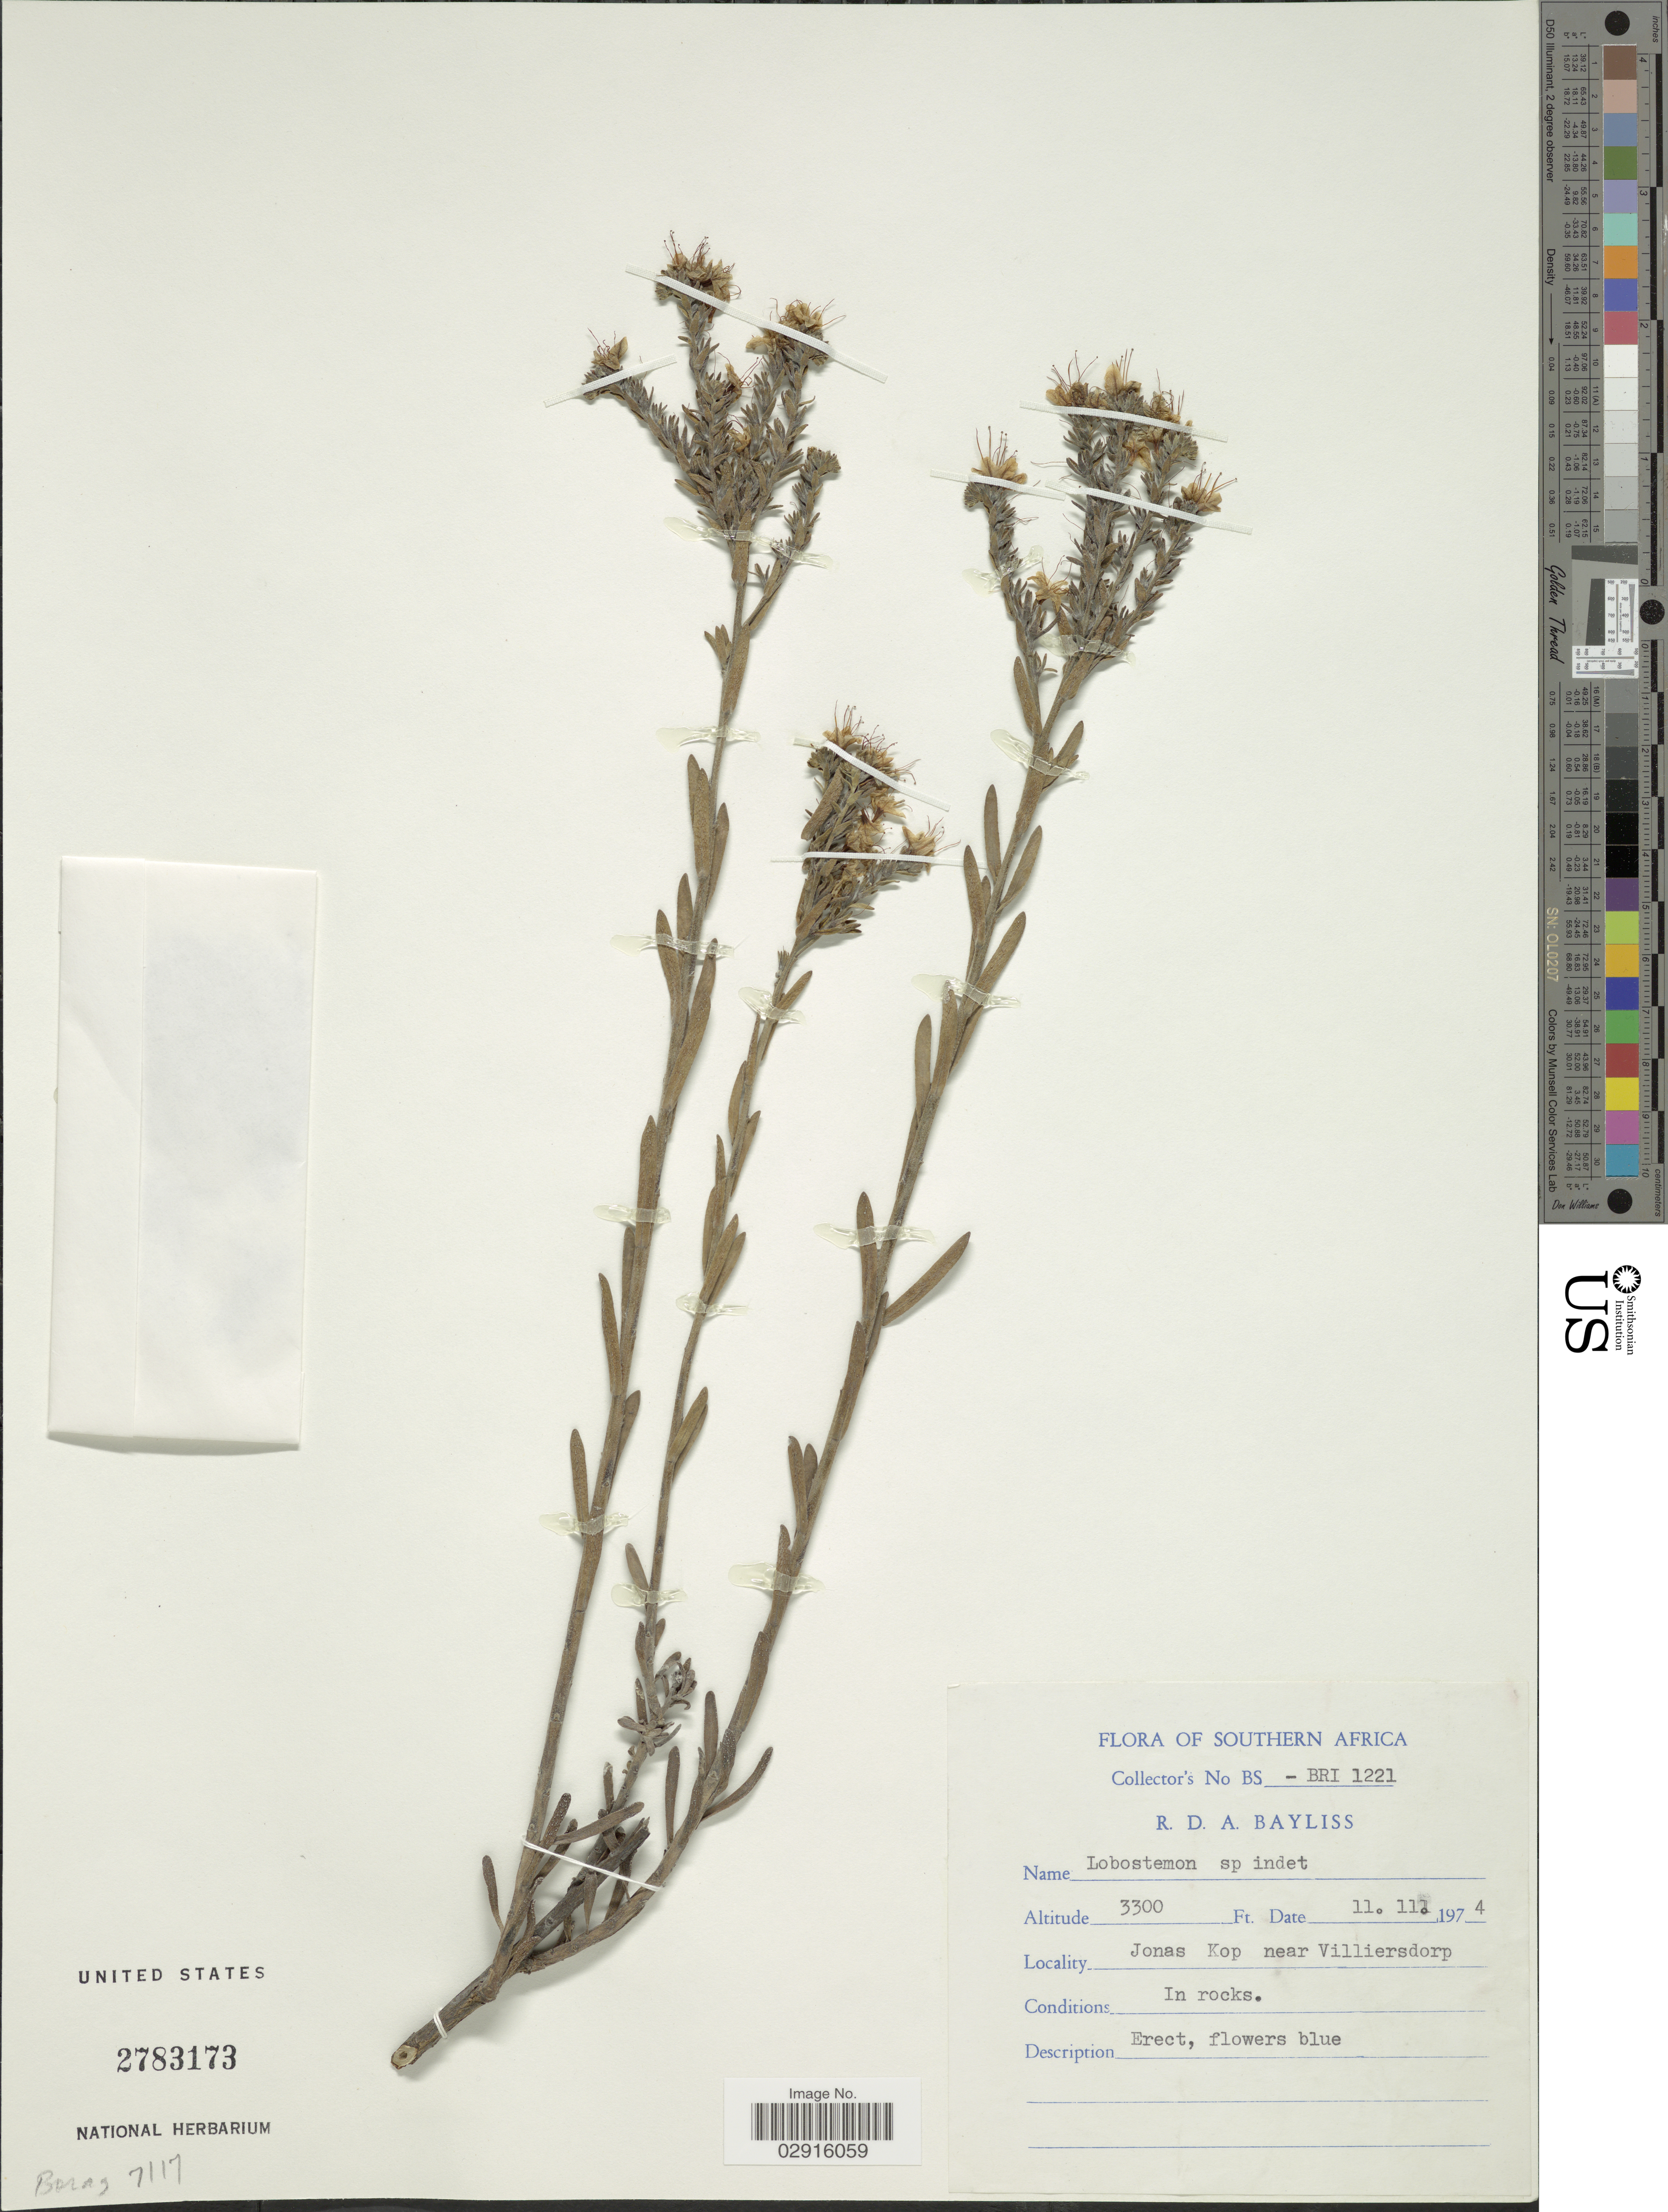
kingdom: Plantae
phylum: Tracheophyta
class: Magnoliopsida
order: Boraginales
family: Boraginaceae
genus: Lobostemon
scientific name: Lobostemon sp.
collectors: R. Bayliss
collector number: BS-BRI1221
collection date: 1974-03-11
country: South Africa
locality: Southern Africa. Jonas Kop near Villiersdorp.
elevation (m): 1006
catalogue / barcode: US 2783173